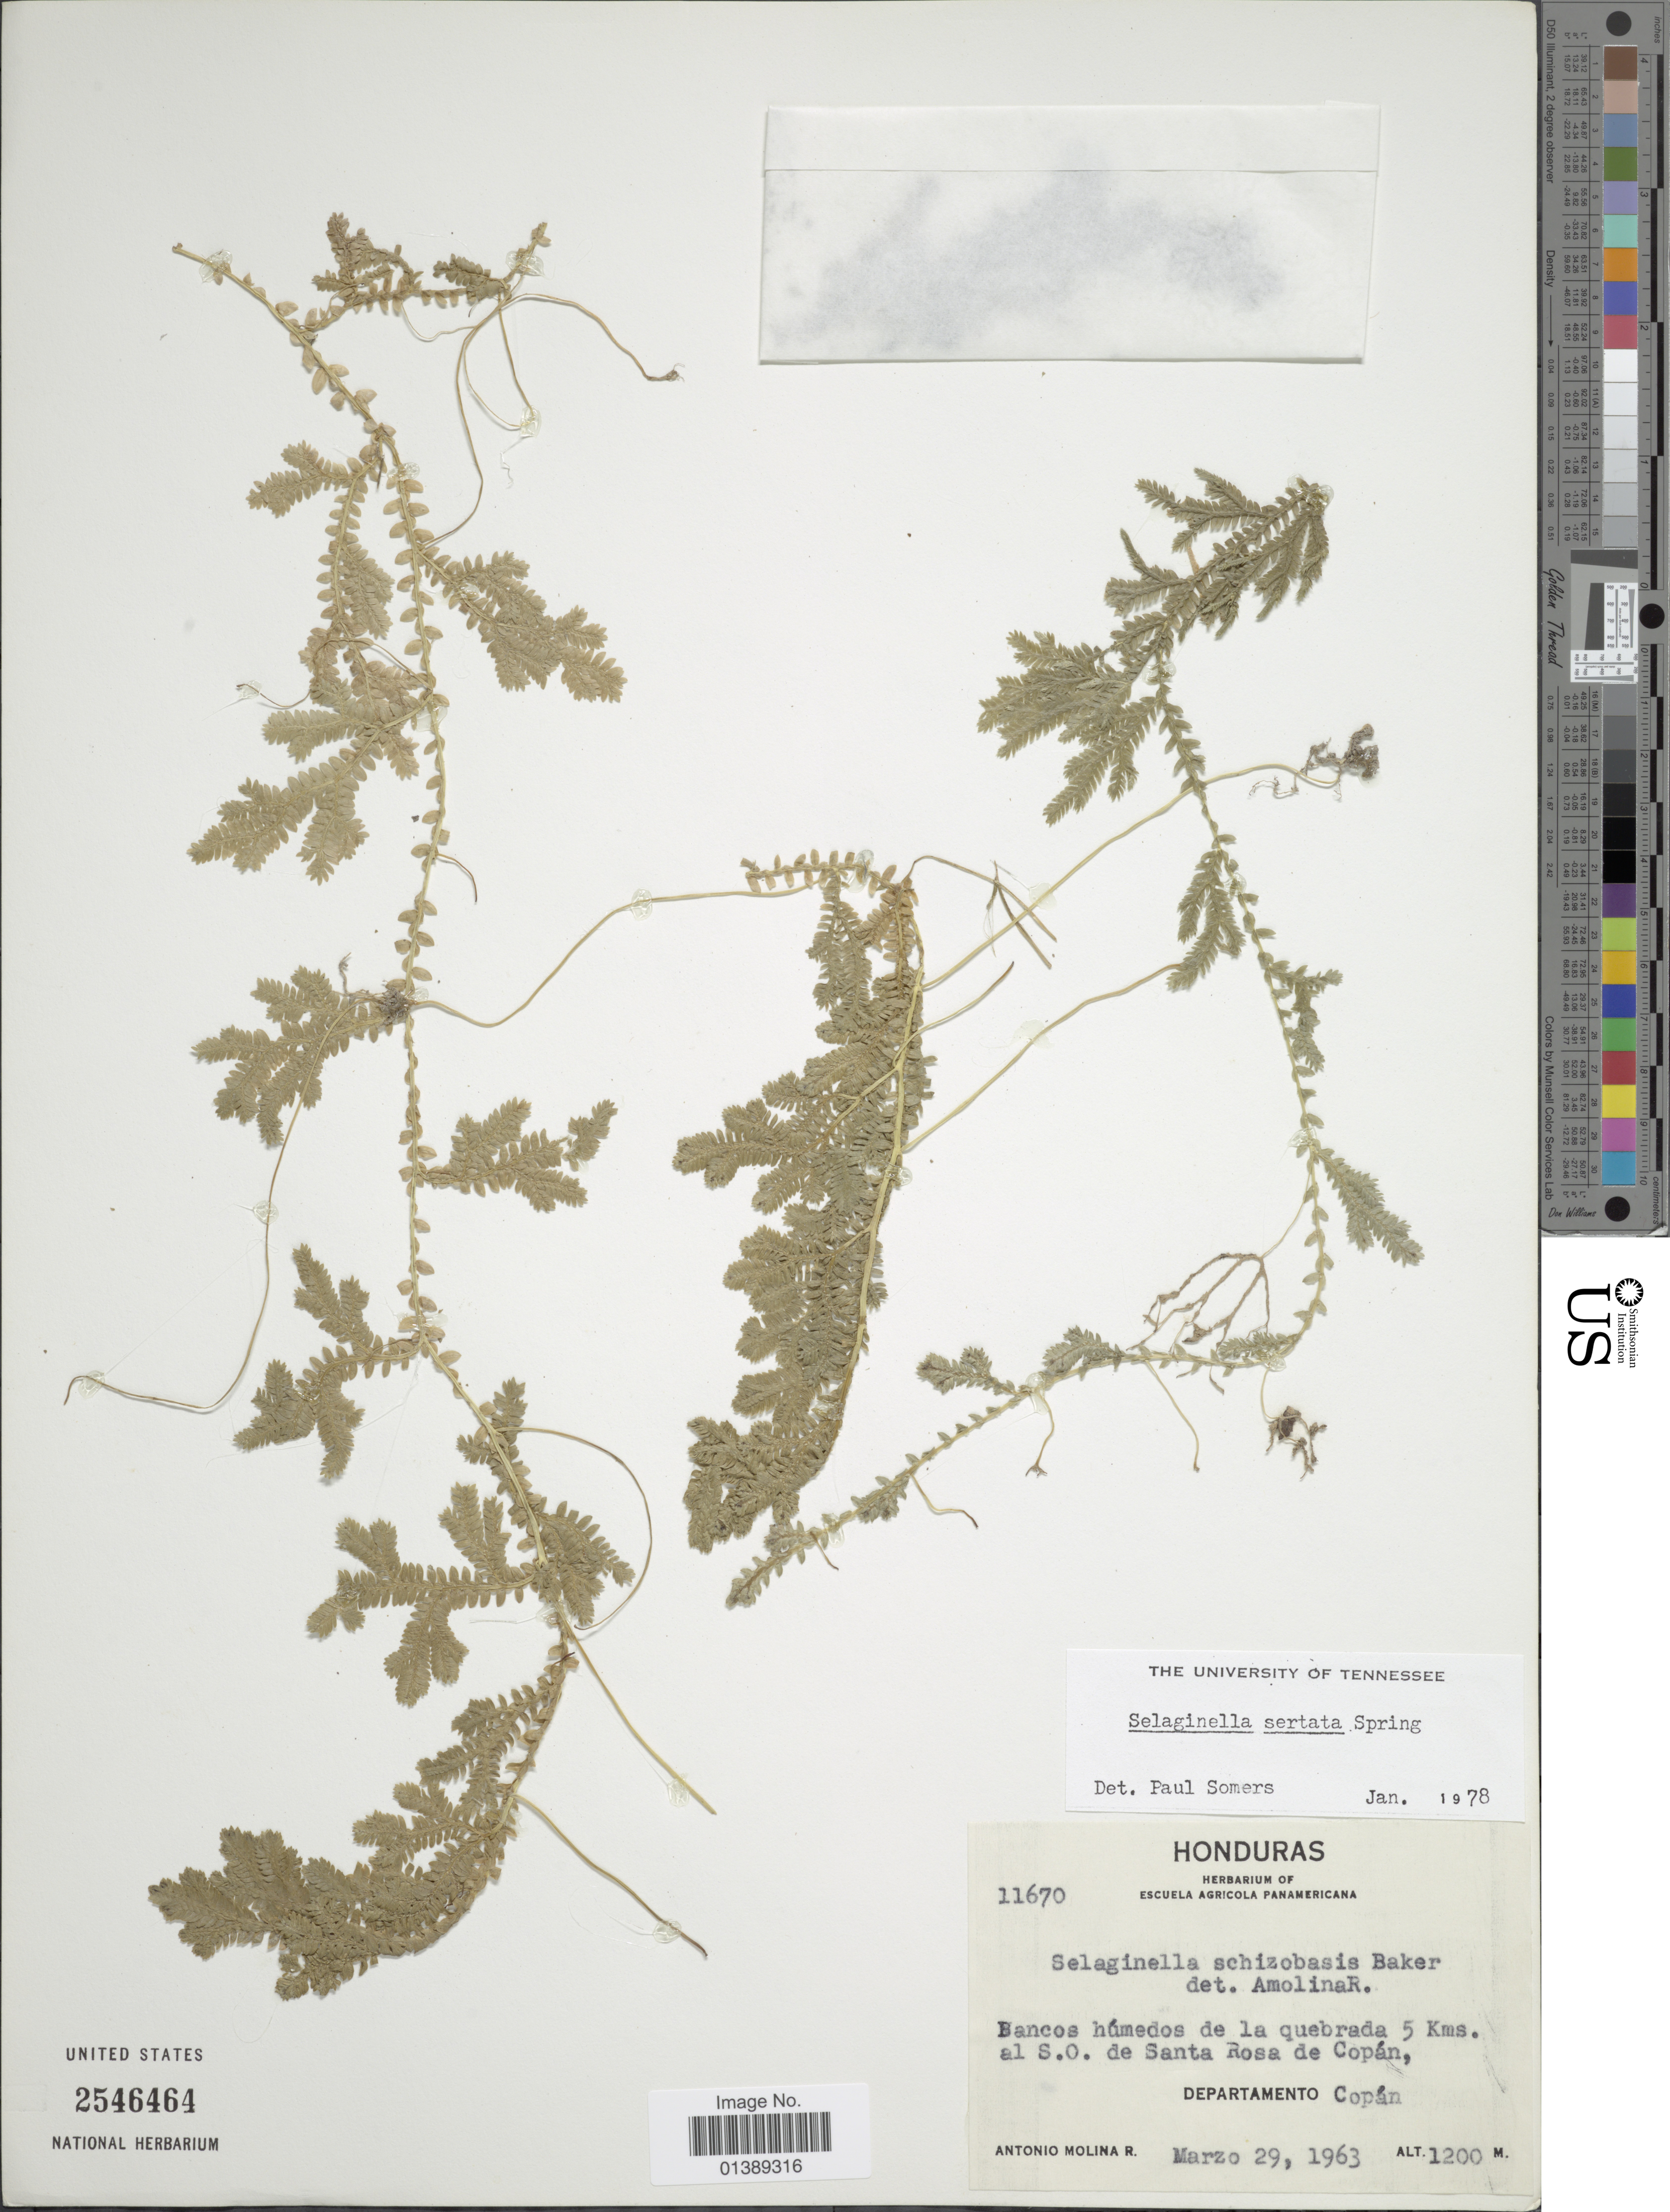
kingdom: Plantae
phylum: Tracheophyta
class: Lycopodiopsida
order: Selaginellales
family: Selaginellaceae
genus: Selaginella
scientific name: Selaginella sertata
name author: Spring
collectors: A. Molina R.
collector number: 11670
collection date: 1963-03-29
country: Honduras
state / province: Copán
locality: Bancos húmedos de la quebrad 5 kms al S.O. de Santa Rosa de Copán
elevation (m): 1200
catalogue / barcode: US 2546464